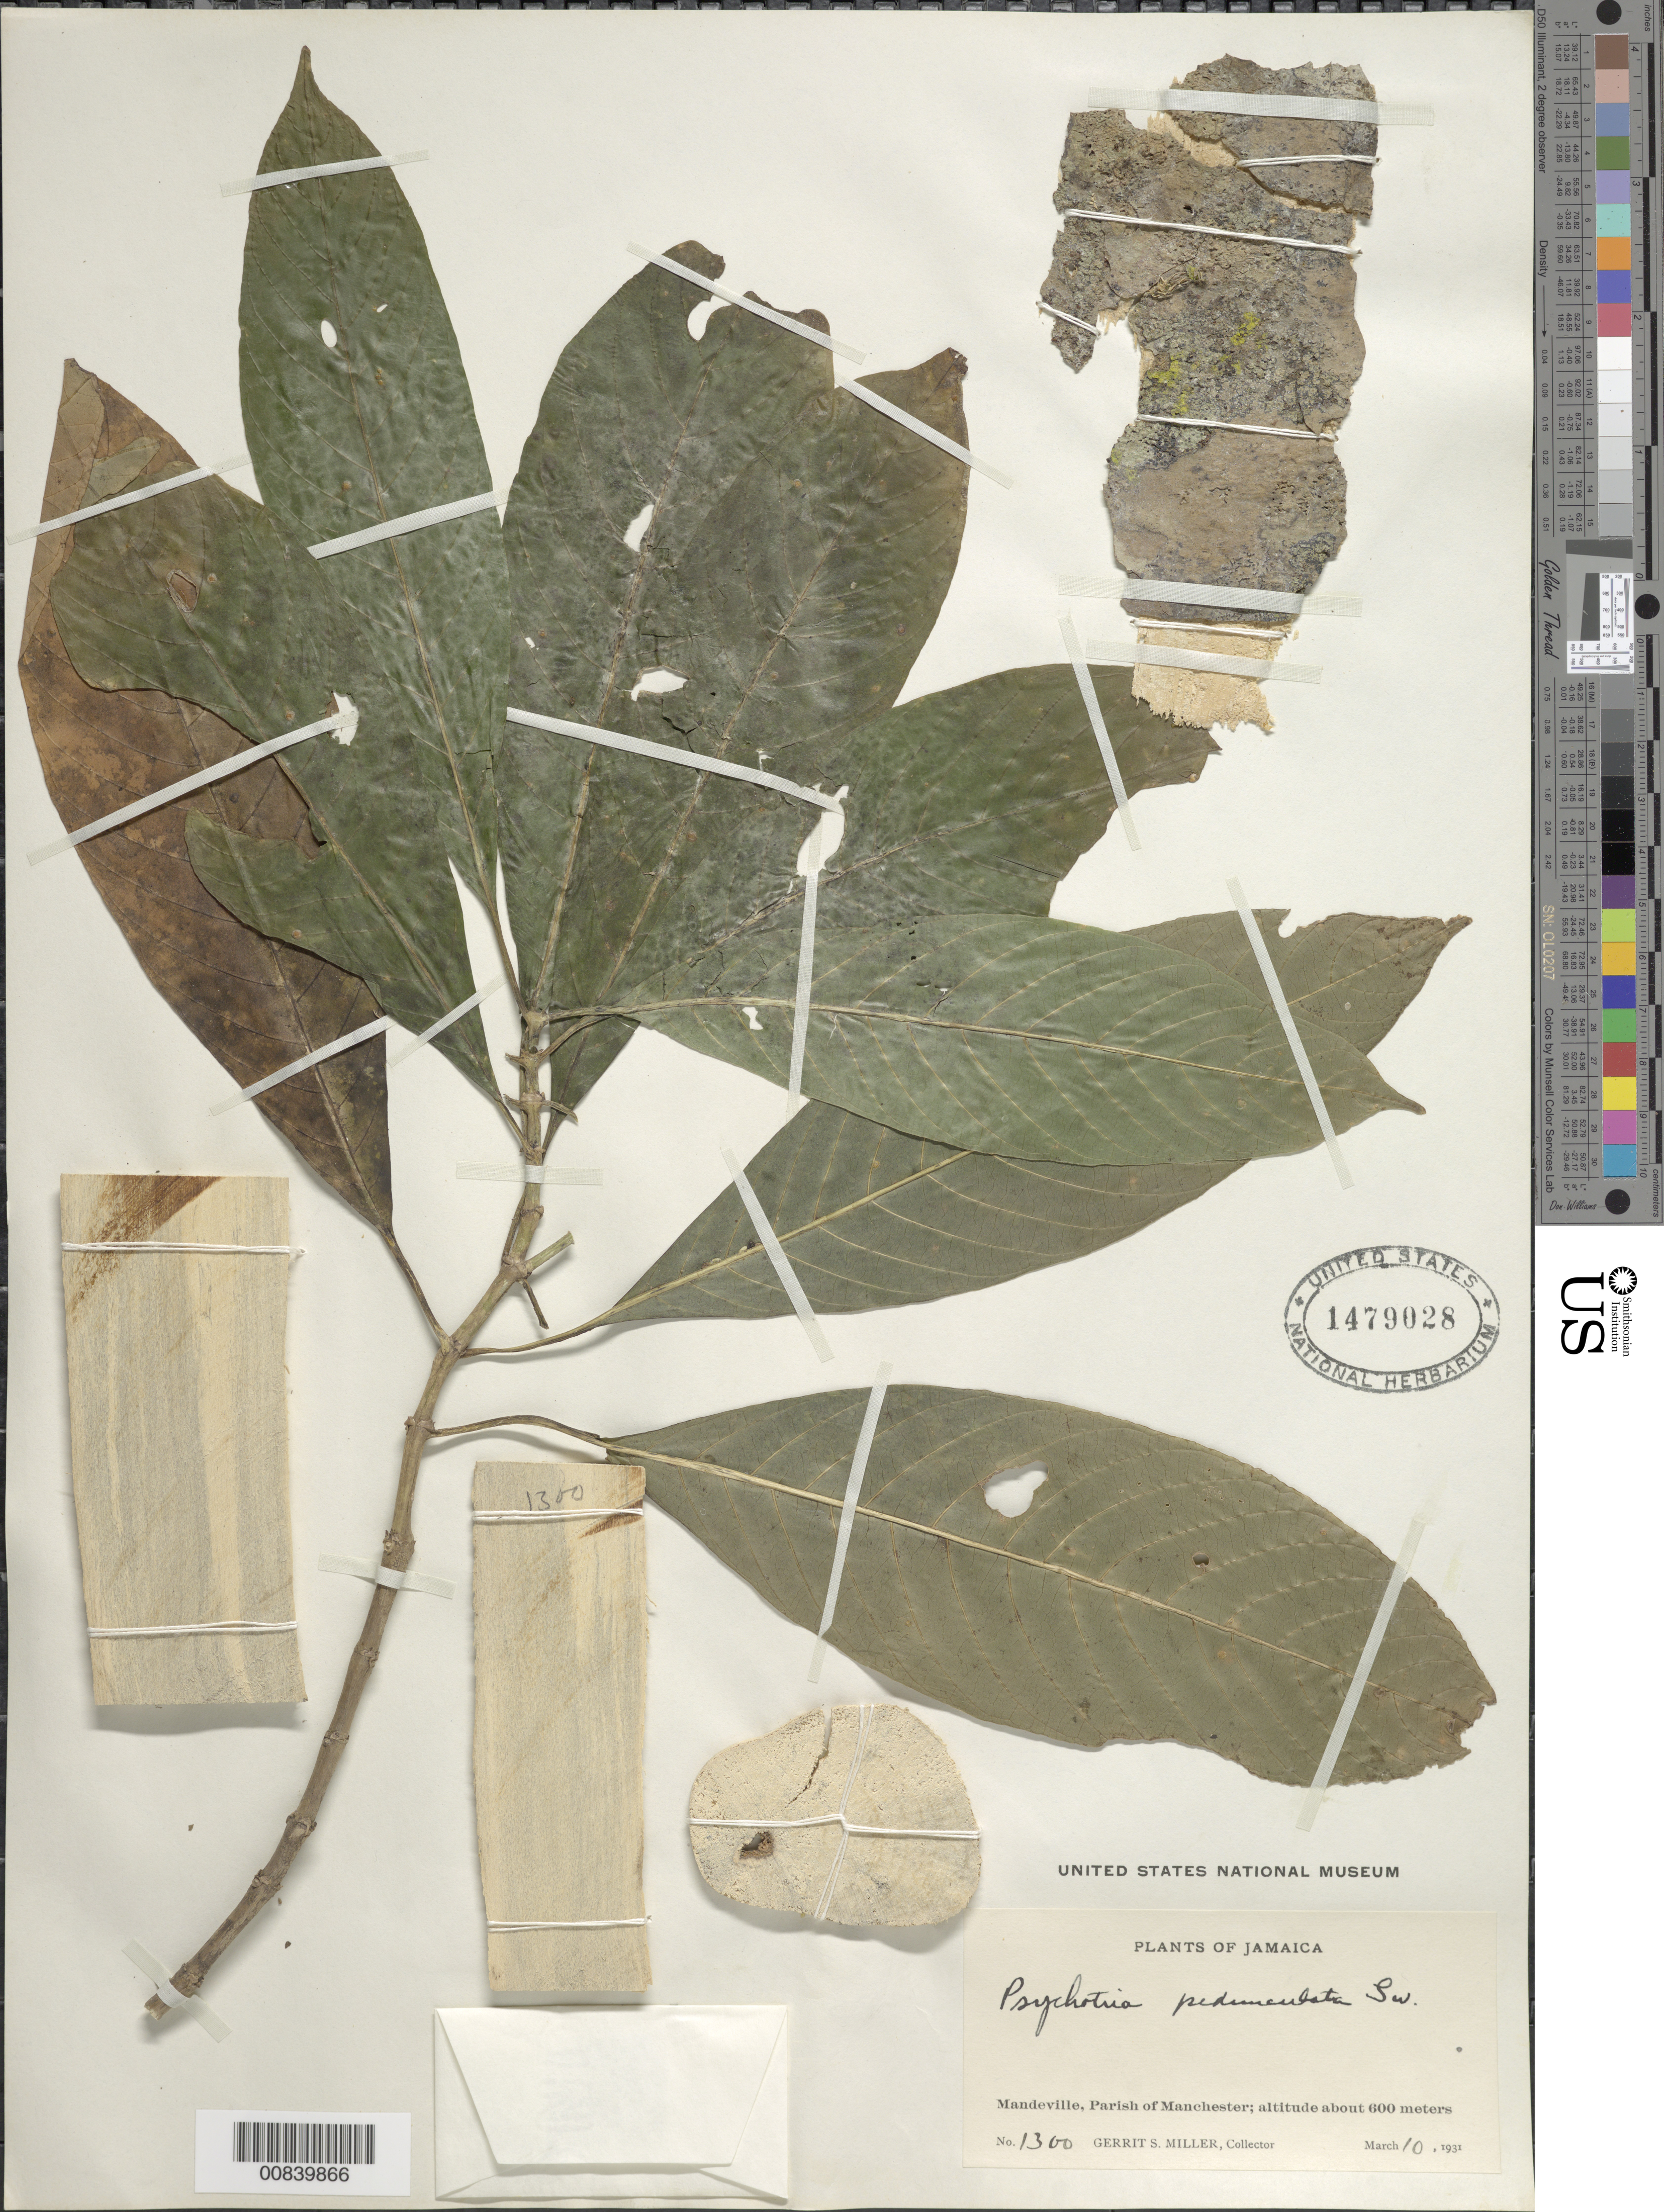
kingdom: Plantae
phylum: Tracheophyta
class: Magnoliopsida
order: Gentianales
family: Rubiaceae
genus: Psychotria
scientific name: Psychotria pendunculata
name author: Sw.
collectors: G. S. Miller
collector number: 1300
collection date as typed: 10 Mar 1931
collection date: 1931-03-10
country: Jamaica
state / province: Manchester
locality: Mandeville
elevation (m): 600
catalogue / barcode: US 1479028